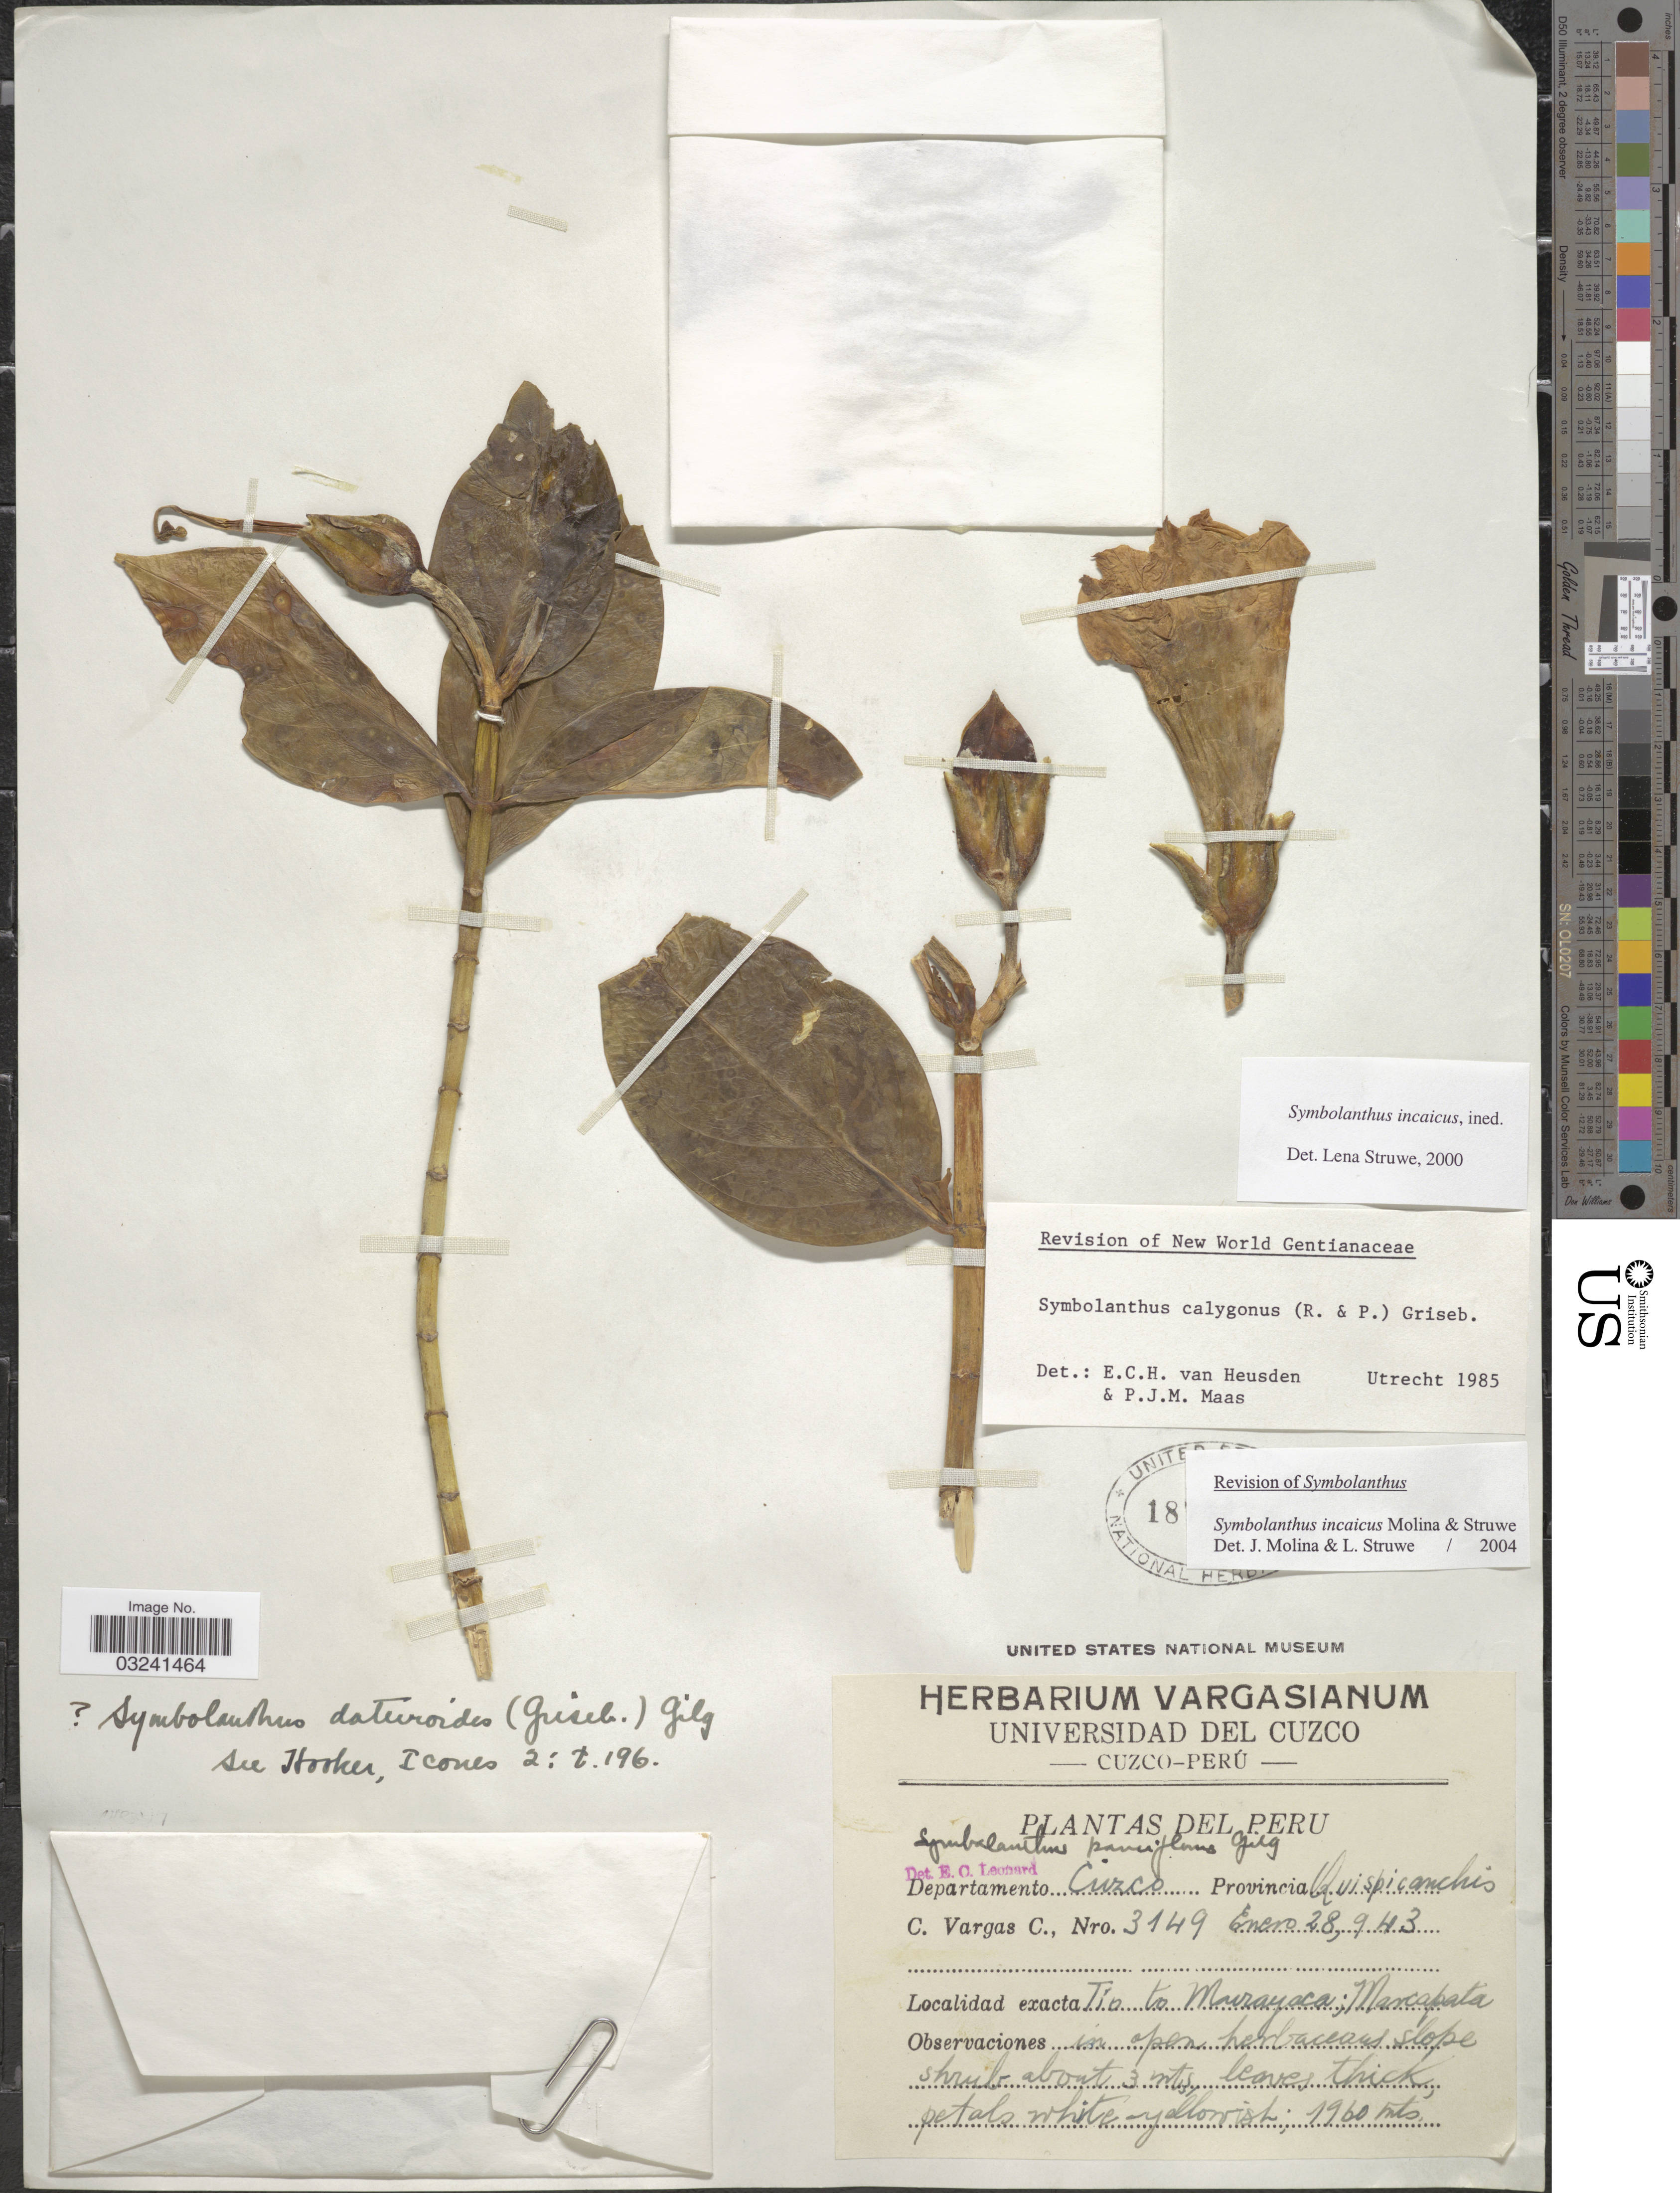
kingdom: Plantae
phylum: Tracheophyta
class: Magnoliopsida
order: Gentianales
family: Gentianaceae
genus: Symbolanthus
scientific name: Symbolanthus incaicus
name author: J.E. Molina & Struwe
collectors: C. Vargas Calderón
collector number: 3149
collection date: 1943-01-28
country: Peru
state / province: Cusco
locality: Departamento Cuzco, Provincia Quispicanchis. Tío to Murayaca; Marcapata.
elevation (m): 1960